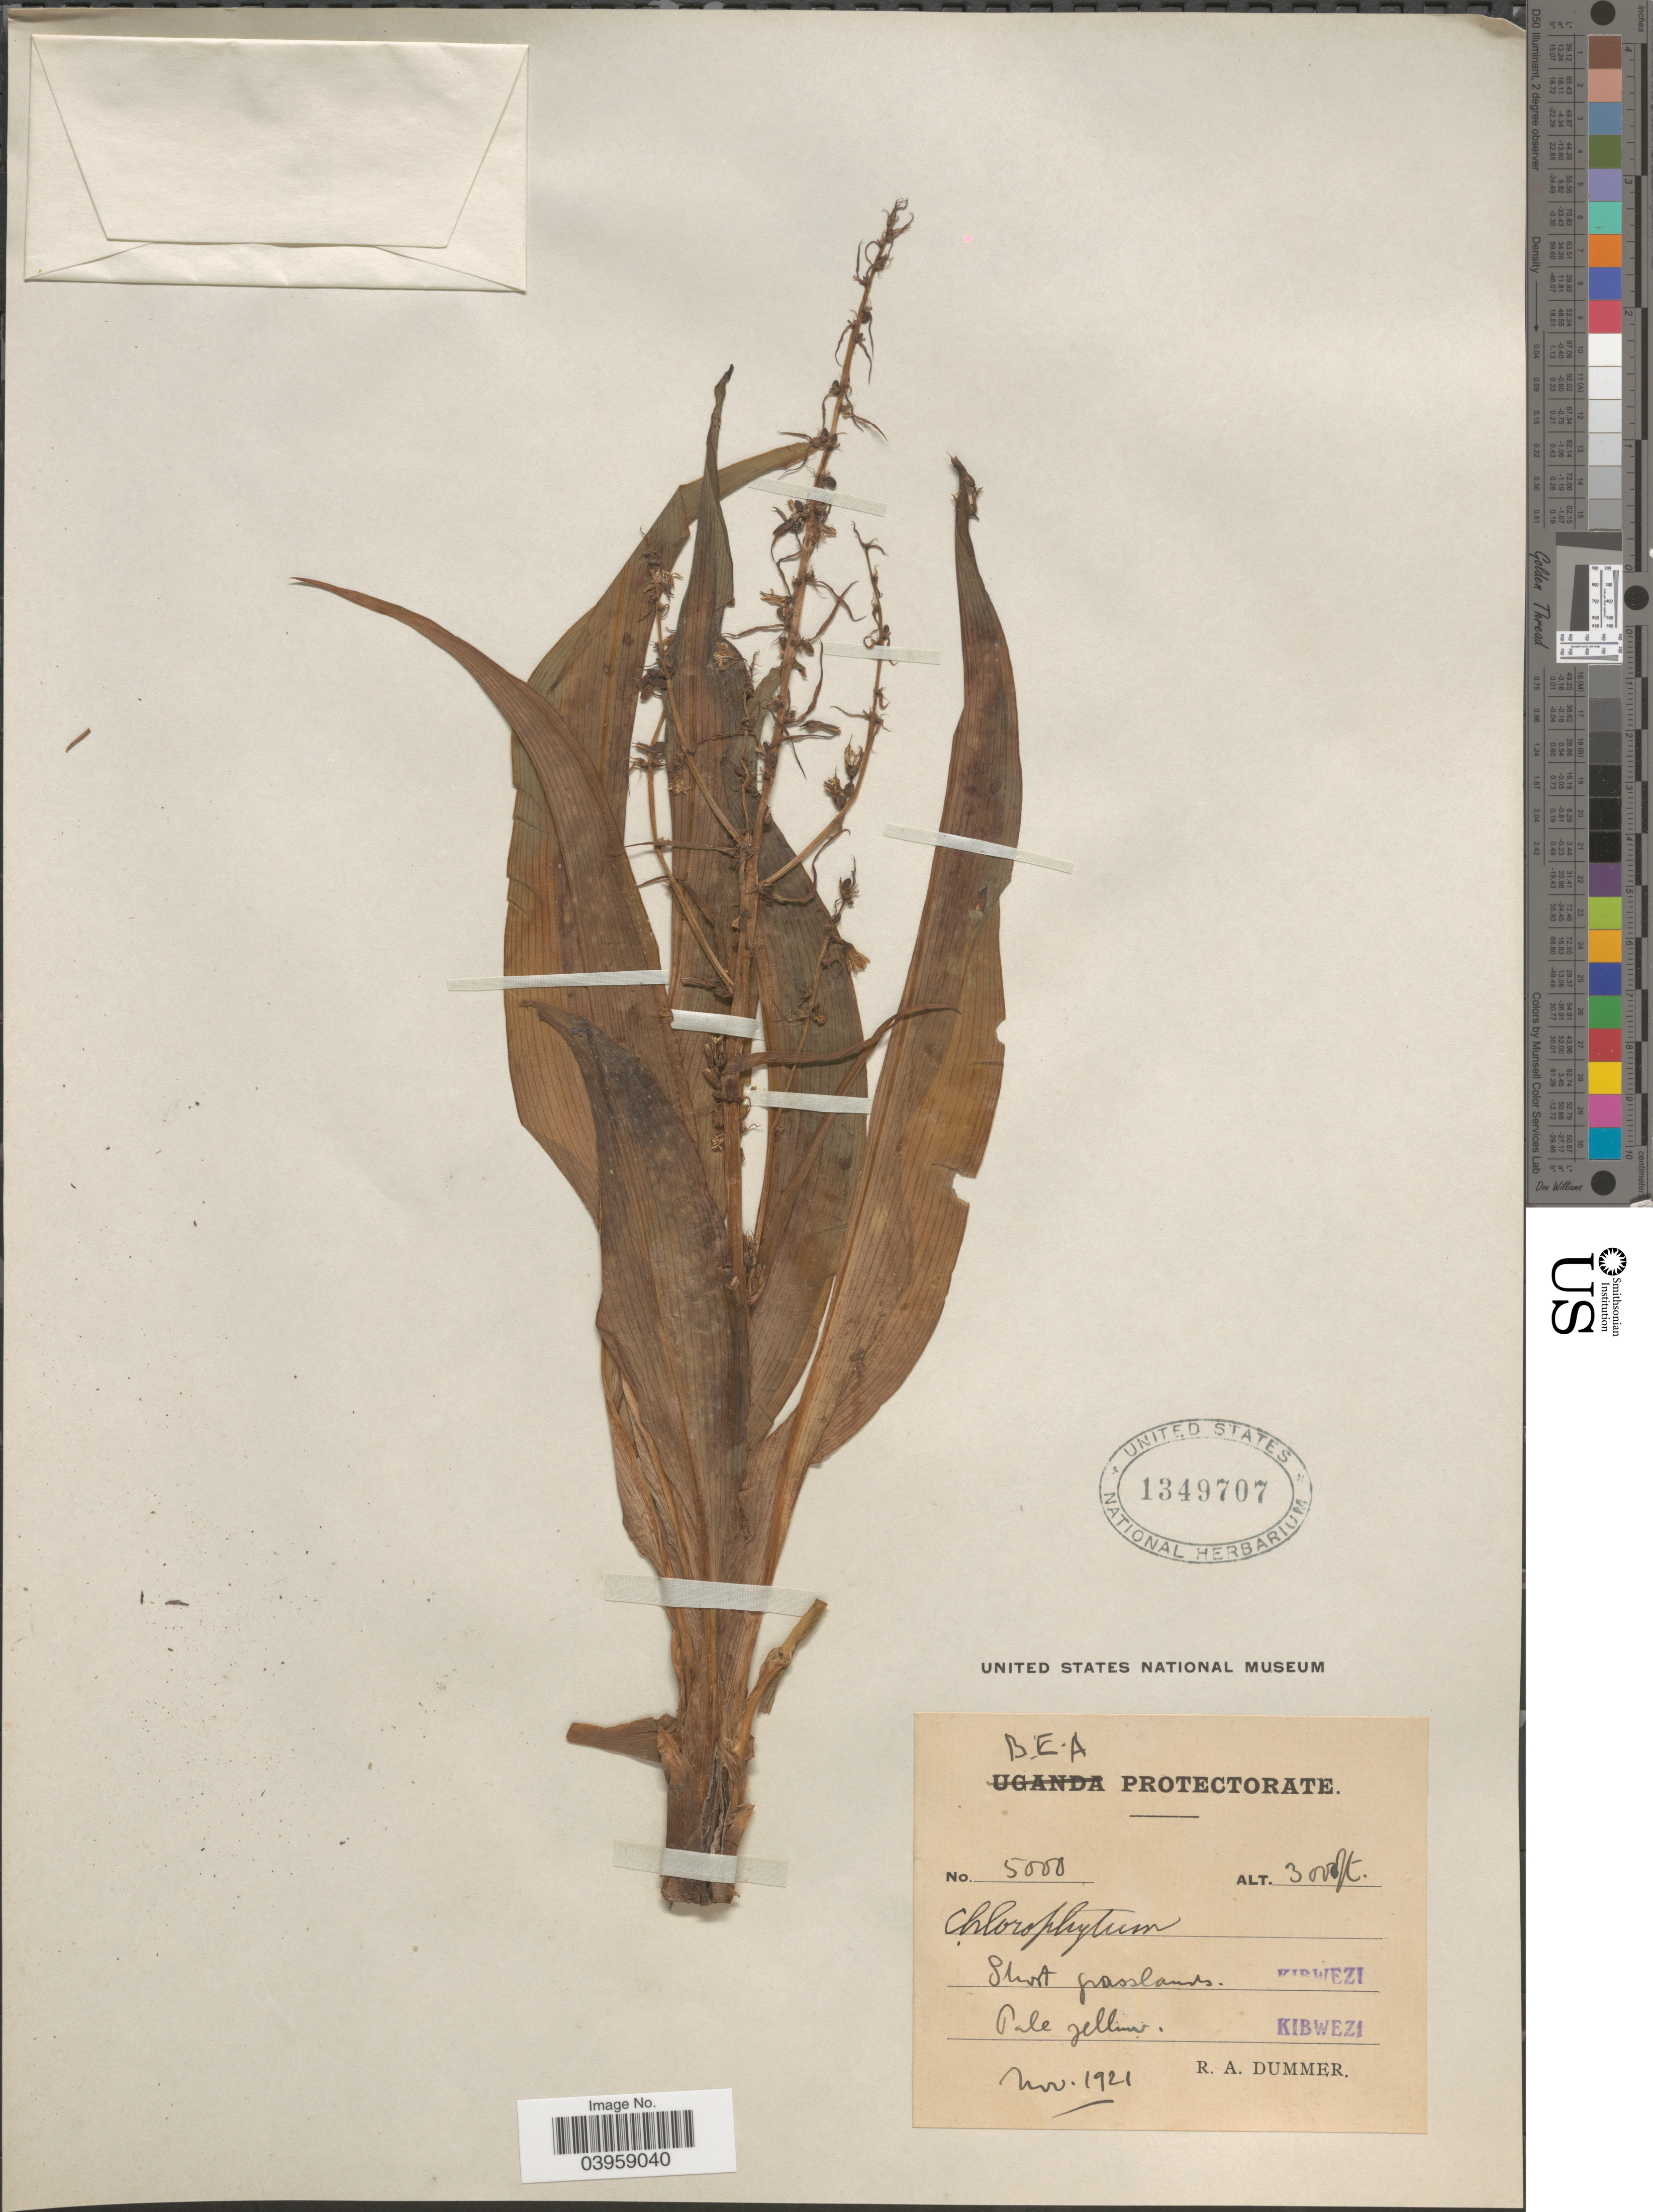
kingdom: Plantae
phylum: Tracheophyta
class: Liliopsida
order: Asparagales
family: Asparagaceae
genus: Chlorophytum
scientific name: Chlorophytum sp.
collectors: R. Dümmer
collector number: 5000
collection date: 1921-11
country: Kenya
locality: B.E.A. Protectorate. Kibwezi.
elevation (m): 914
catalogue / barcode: US 1349707